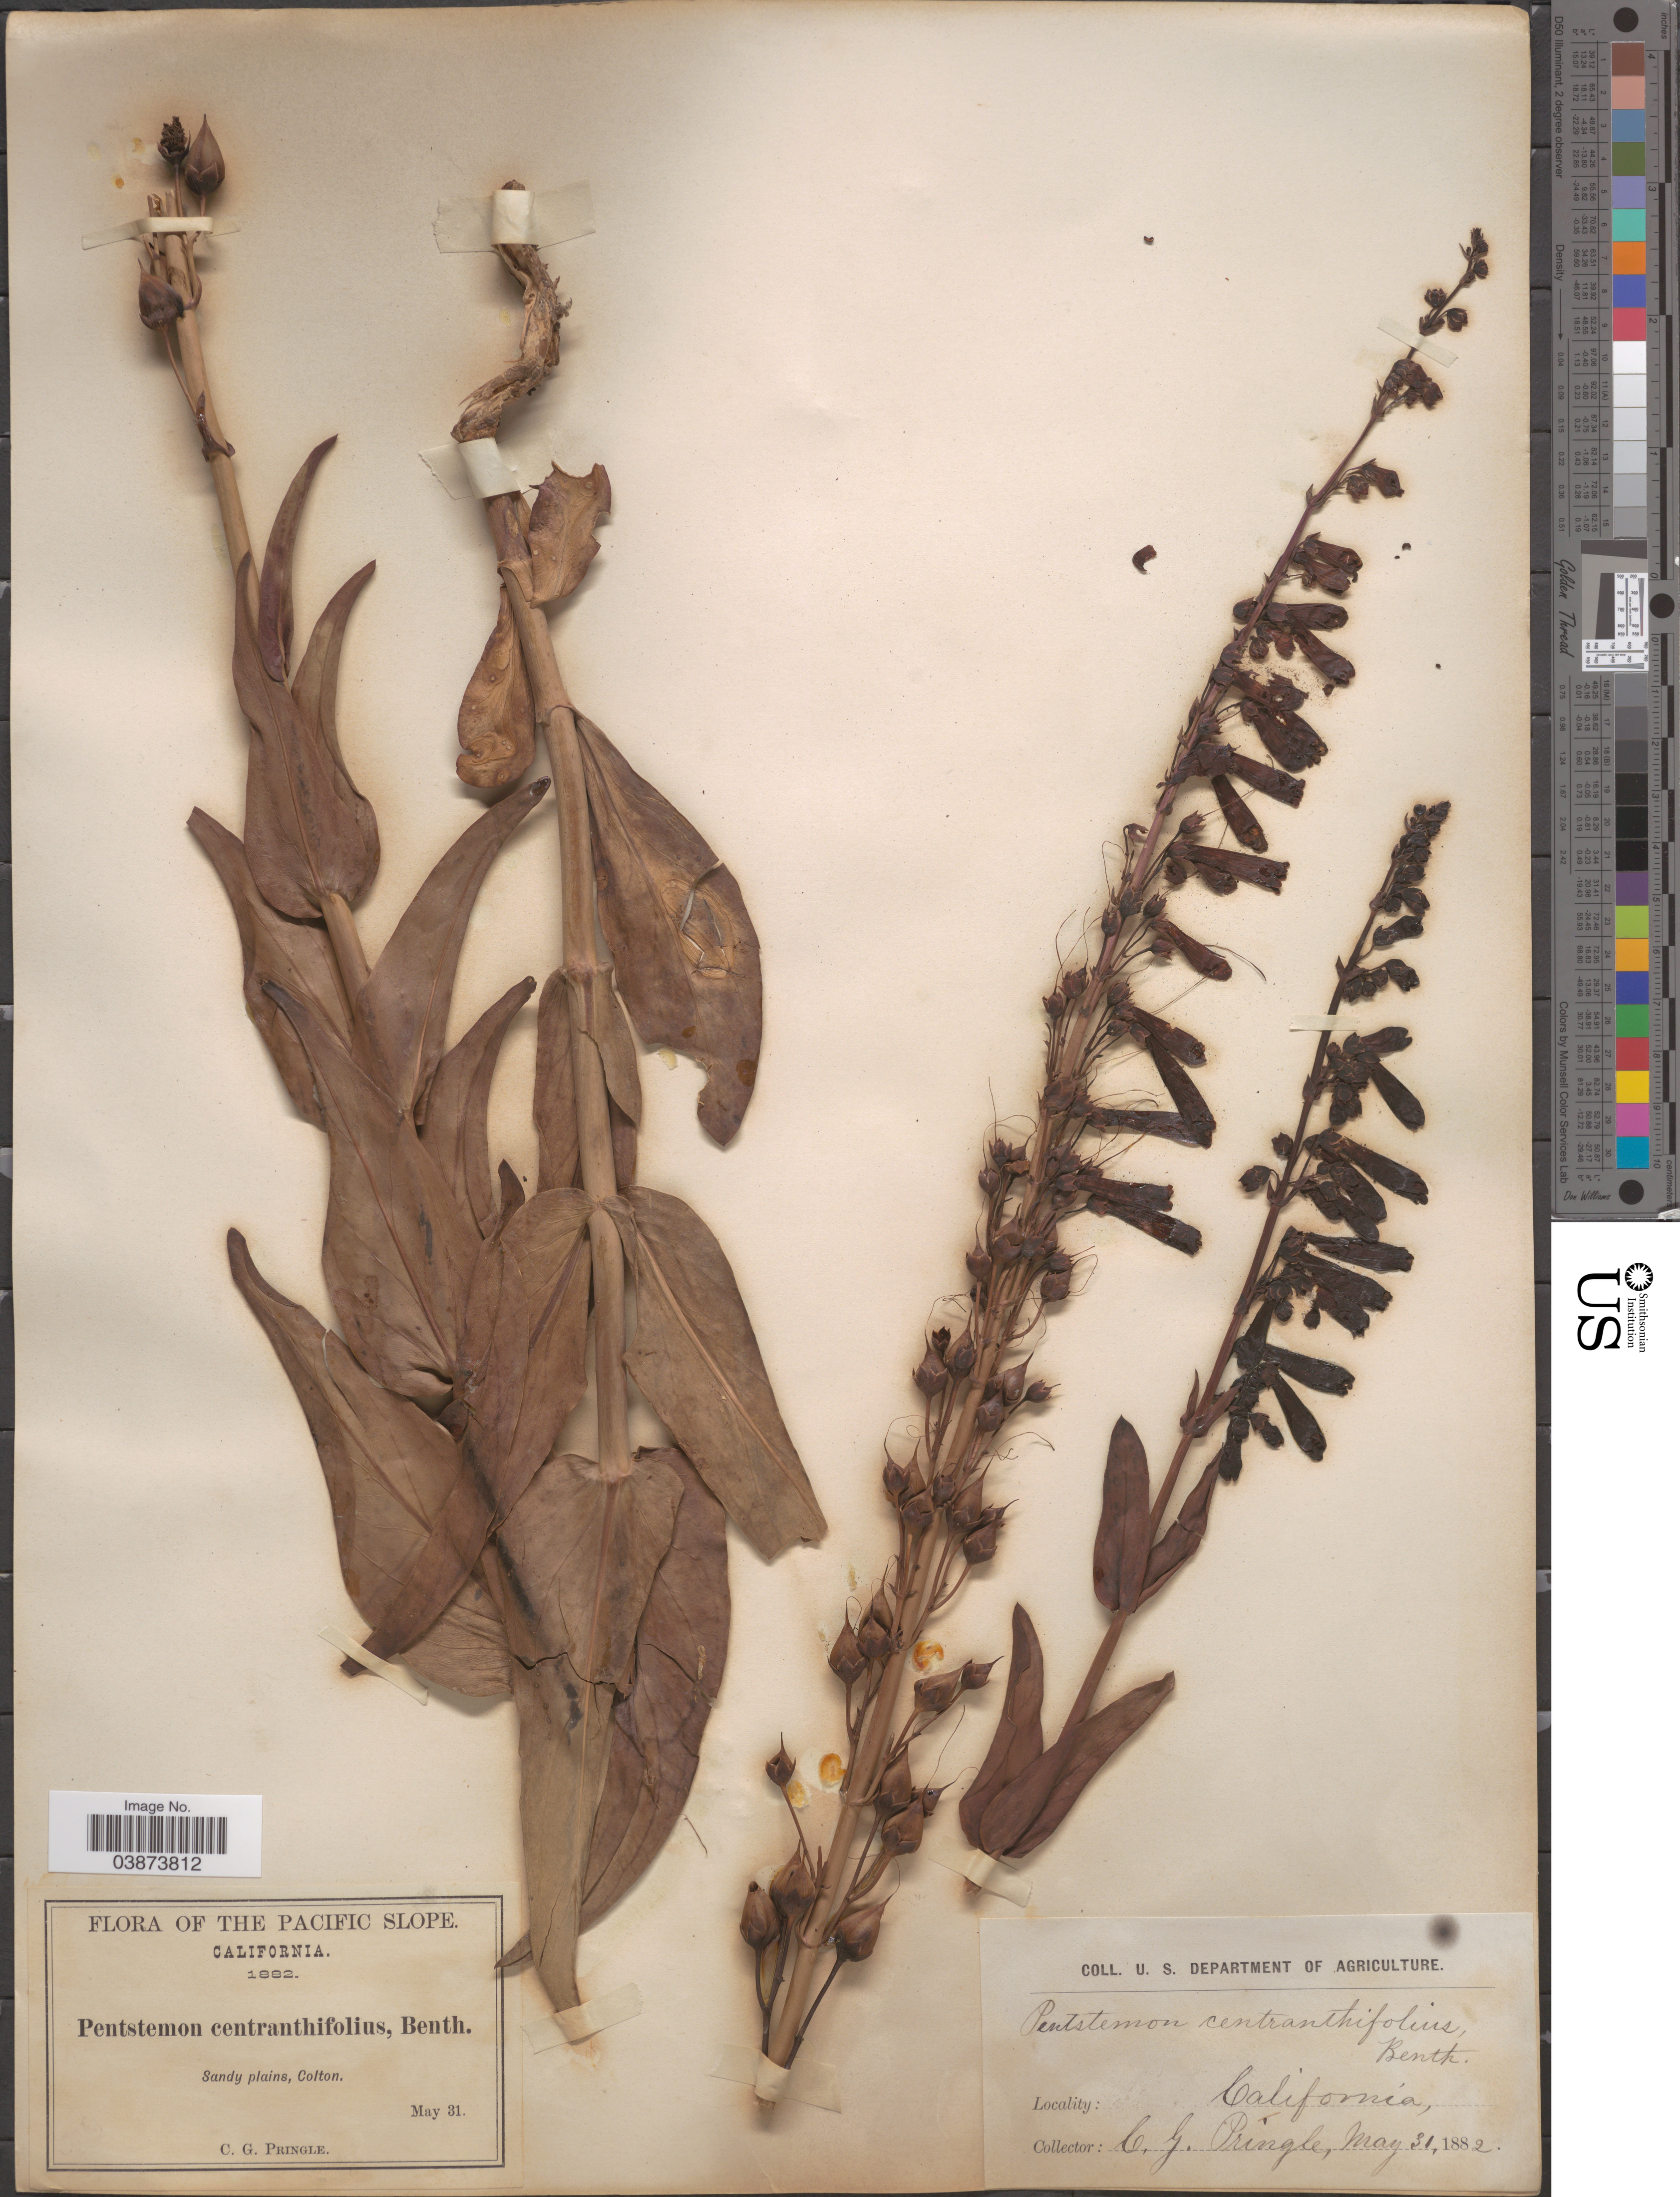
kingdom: Plantae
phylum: Tracheophyta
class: Magnoliopsida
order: Lamiales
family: Plantaginaceae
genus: Penstemon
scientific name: Penstemon centranthifolius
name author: Benth.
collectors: C. G. Pringle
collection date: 1882-05-31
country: United States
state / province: California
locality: The Pacific Slope. Colton.